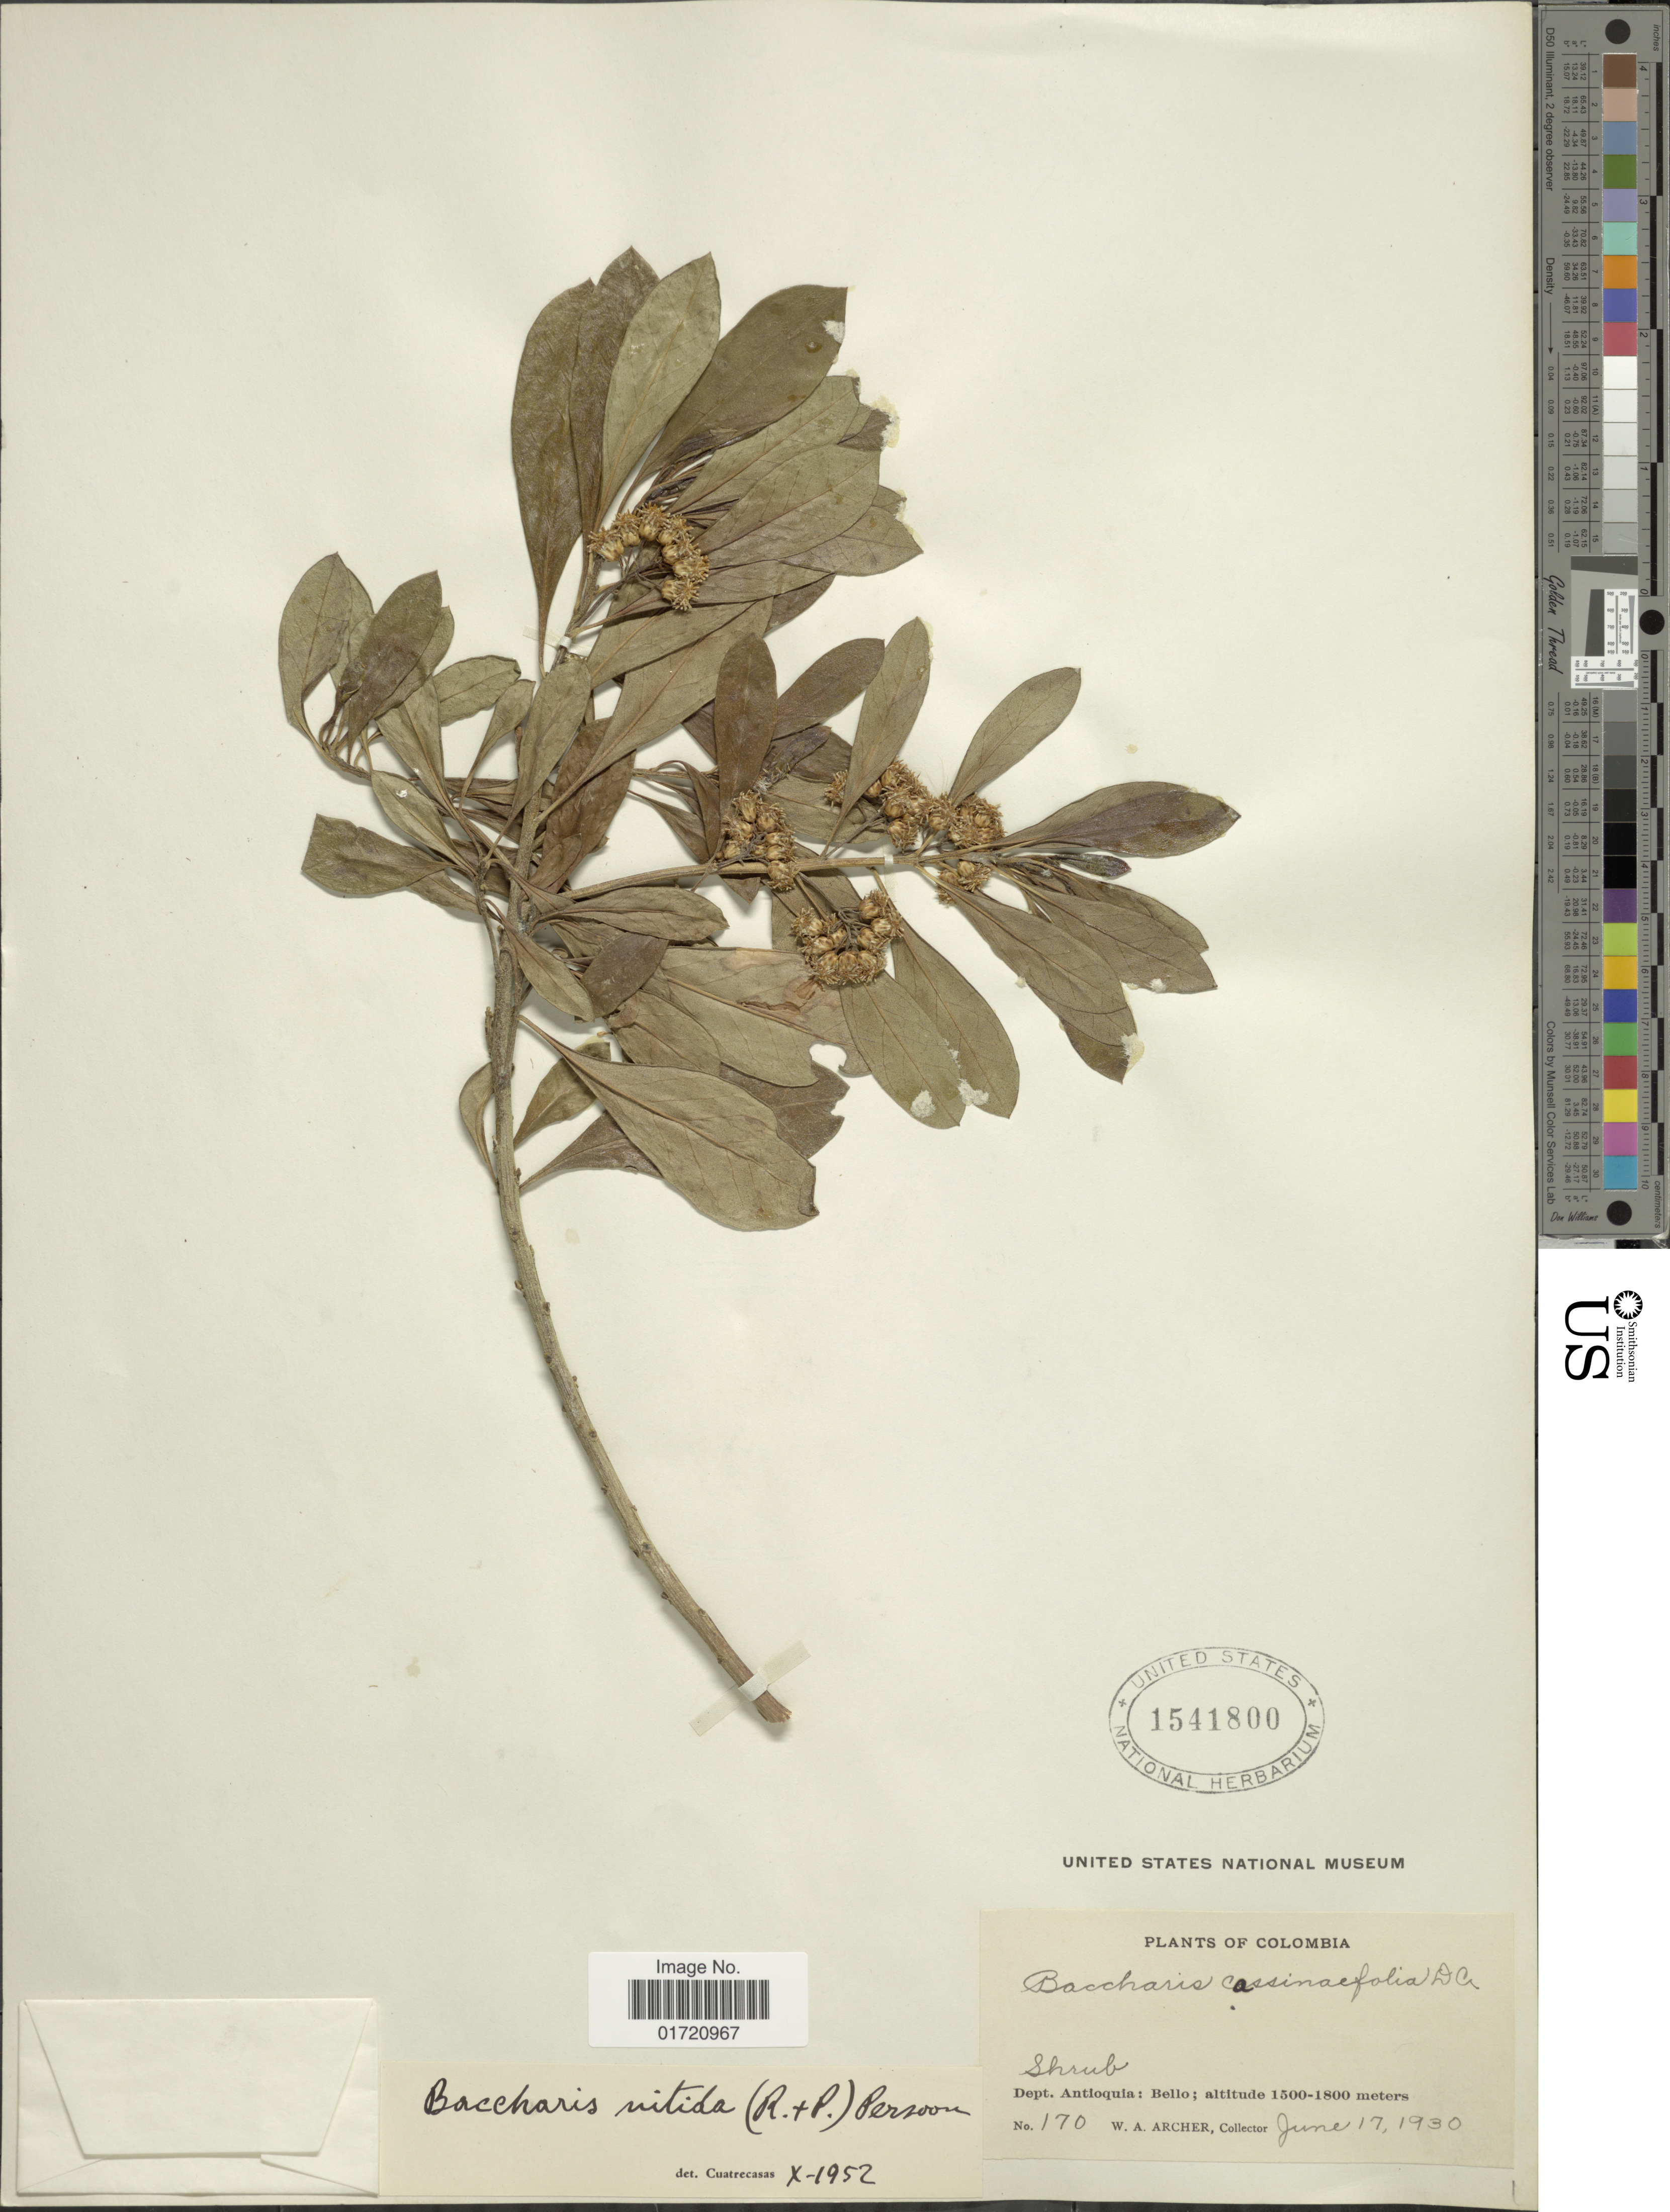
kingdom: Plantae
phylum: Tracheophyta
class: Magnoliopsida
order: Asterales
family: Asteraceae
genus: Baccharis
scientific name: Baccharis nitida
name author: (Ruiz & Pav.) Pers.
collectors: W. A. Archer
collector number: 170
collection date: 1930-06-17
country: Colombia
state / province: Antioquia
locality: Bello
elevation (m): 1500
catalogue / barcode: US 1541800